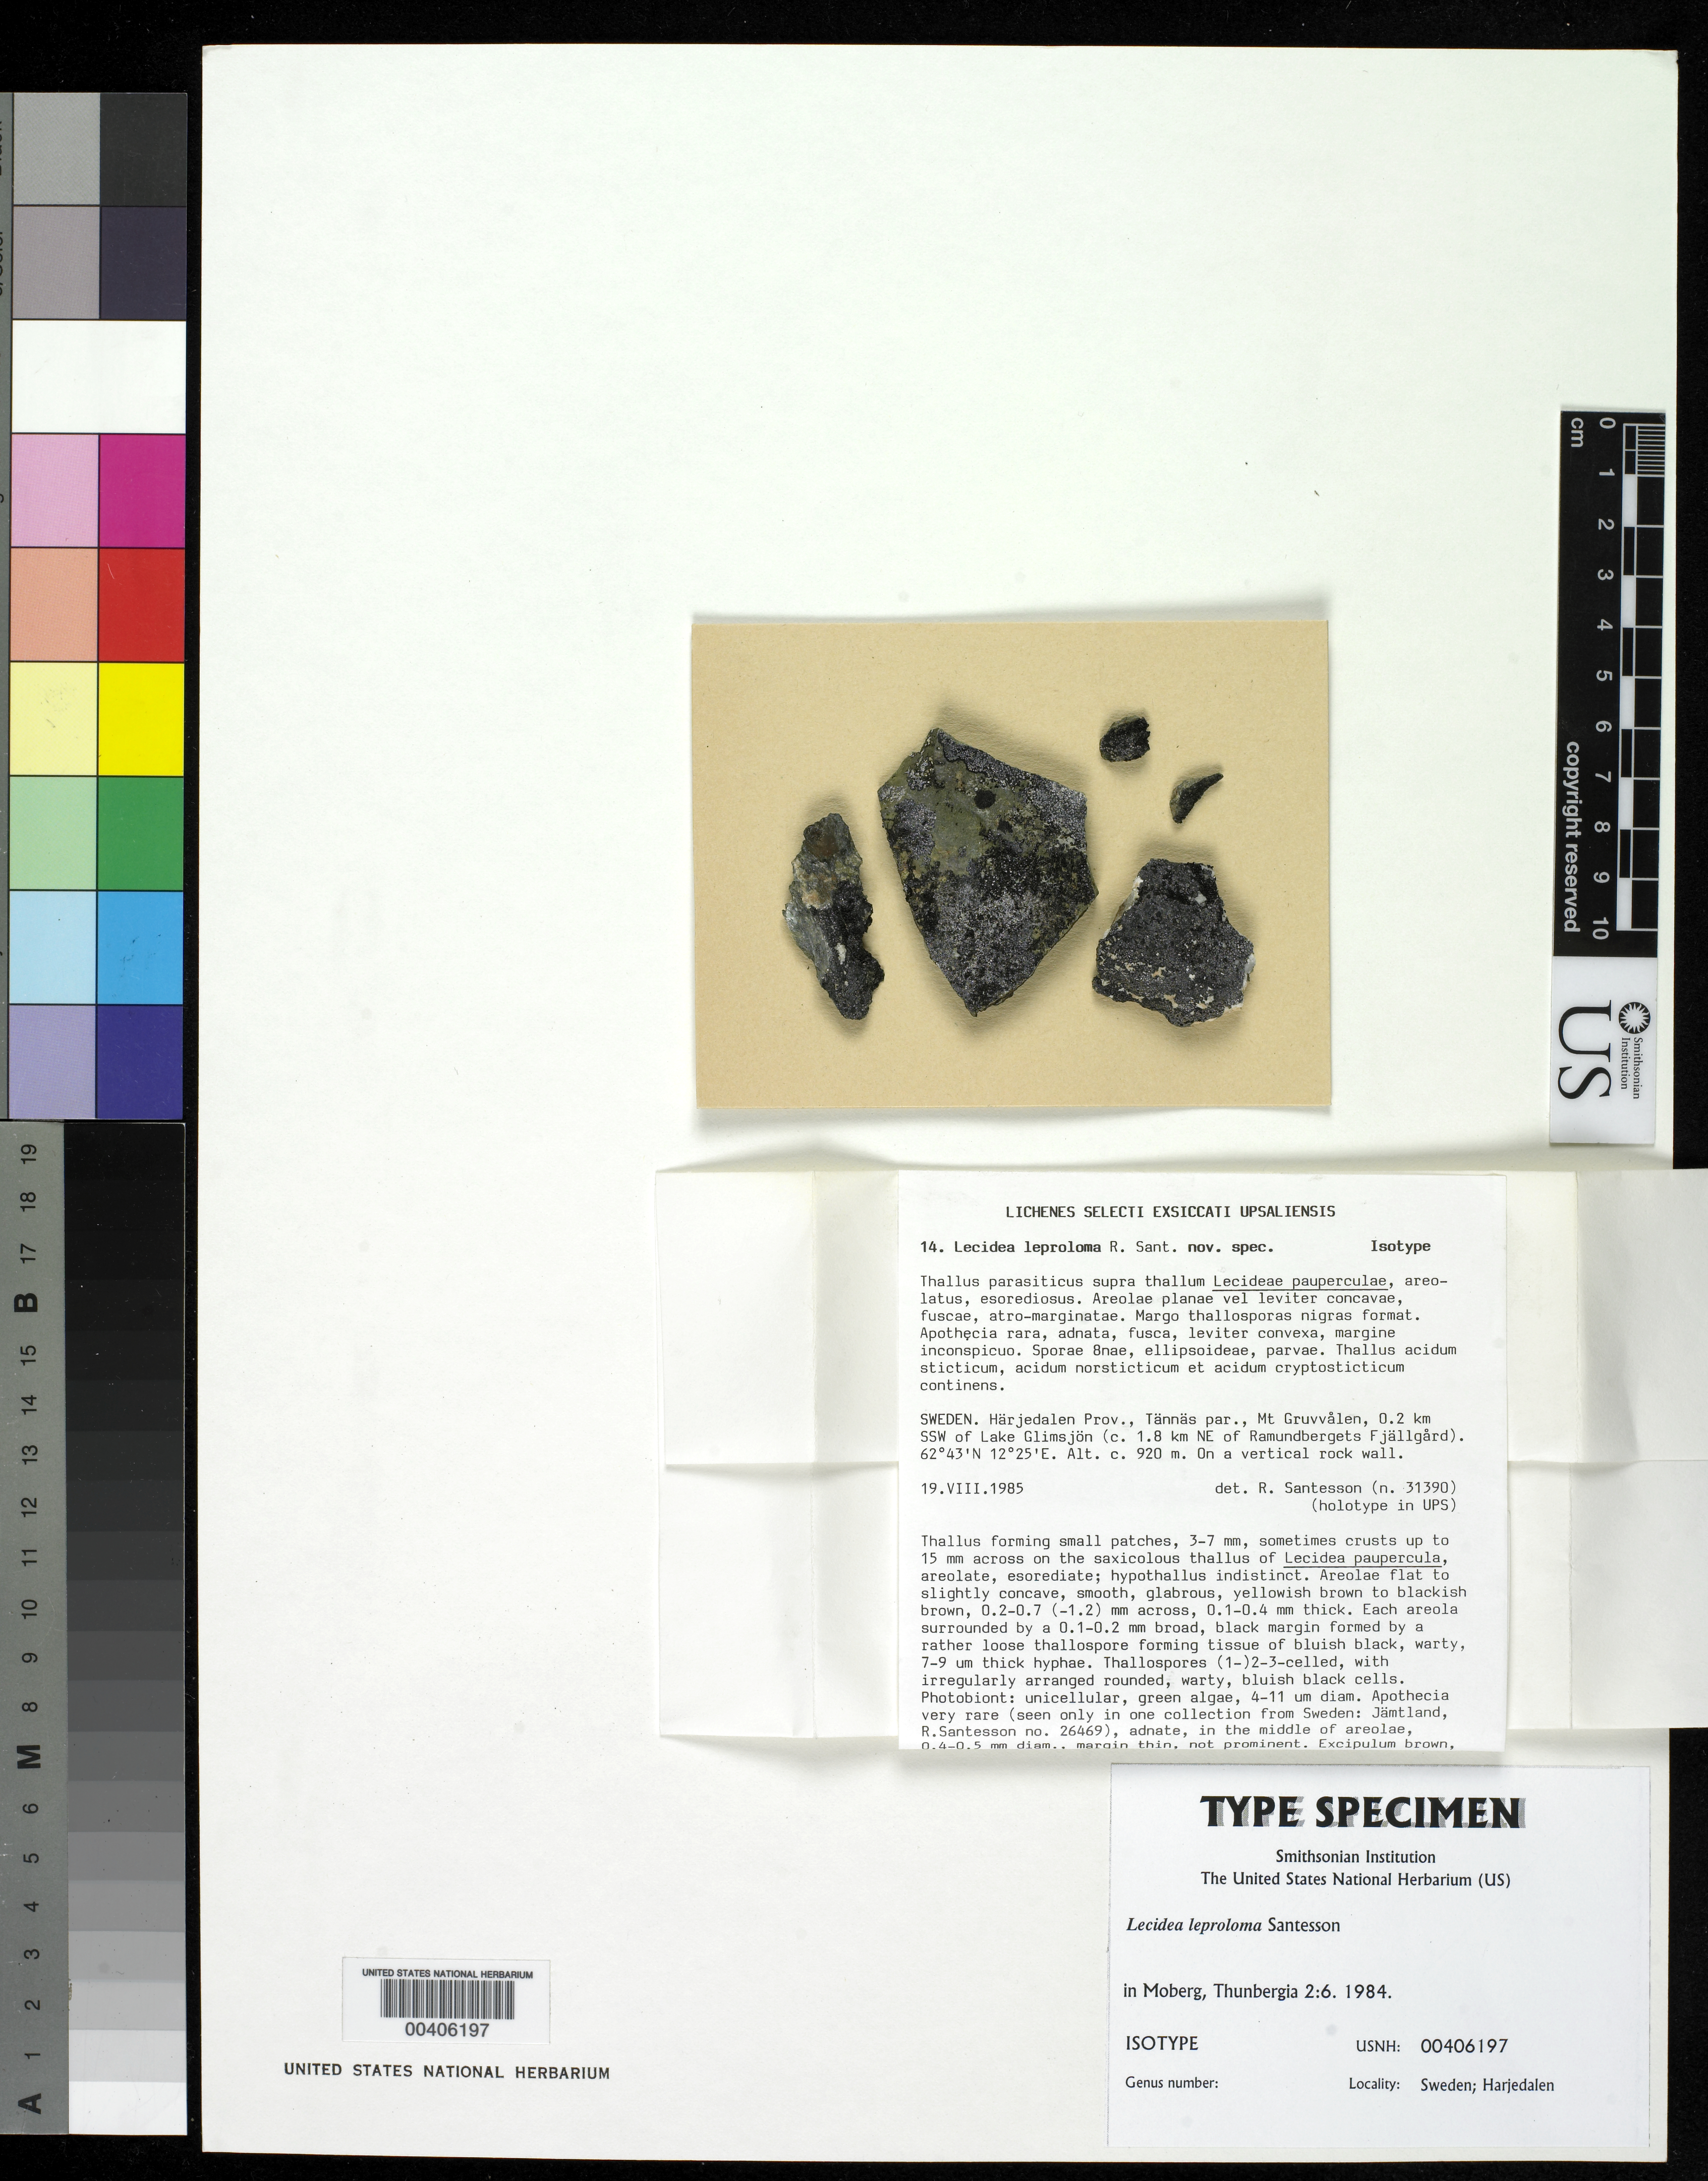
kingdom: Fungi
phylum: Ascomycota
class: Lecanoromycetes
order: Lecideales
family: Lecideaceae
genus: Lecidea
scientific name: Lecidea leproloma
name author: R. Sant. in Moberg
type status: Isotype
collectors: R. Santesson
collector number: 14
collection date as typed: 19 Aug 1947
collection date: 1947-08-19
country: Sweden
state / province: Jämtland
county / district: Tannas Par.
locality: Mt. Gruvvalen, 0.2 km SSW of Lake Glimson, ca. 1.8 km NE of Ramundbergets Fjallgard. Harjedalen.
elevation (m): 920